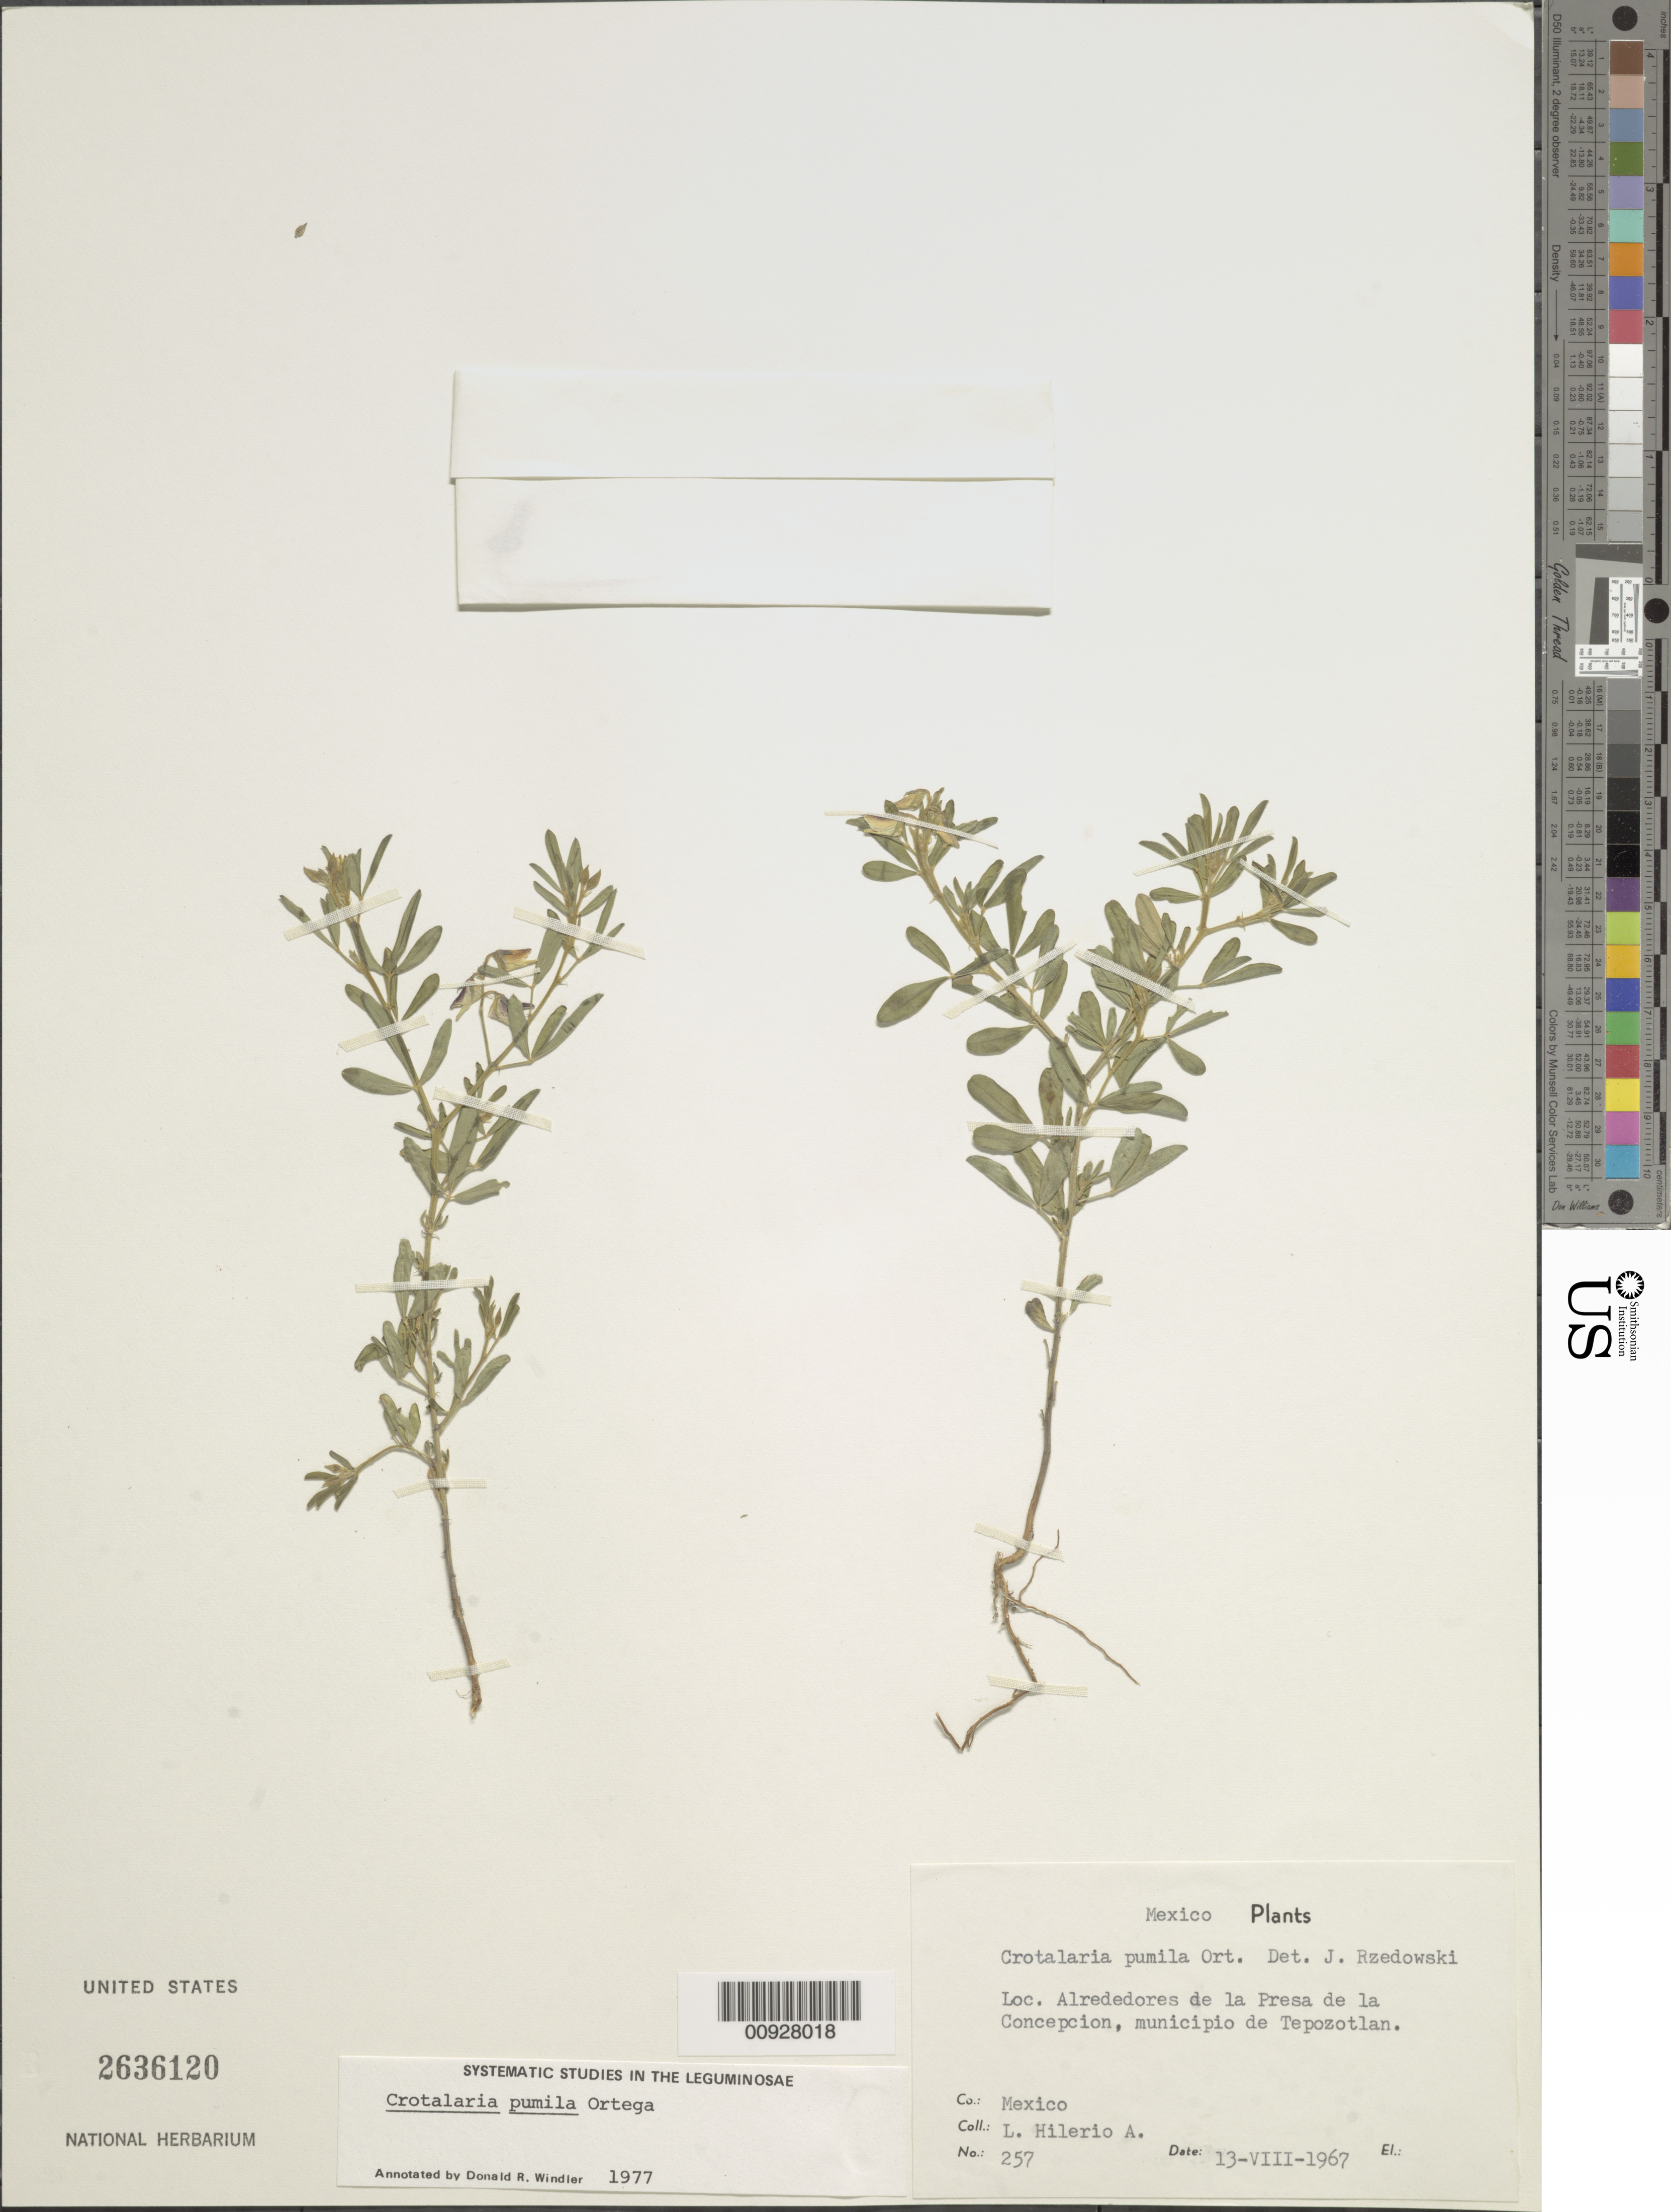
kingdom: Plantae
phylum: Tracheophyta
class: Magnoliopsida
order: Fabales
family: Fabaceae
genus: Crotalaria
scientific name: Crotalaria pumila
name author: Ortega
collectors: Hilerio A., L.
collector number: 257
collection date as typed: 13 Aug 1967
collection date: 1967-08-13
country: Mexico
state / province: Mexico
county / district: Tepotzotlán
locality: Presa de la Concepción, municipio de Tepozotlán.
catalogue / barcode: US 2636120